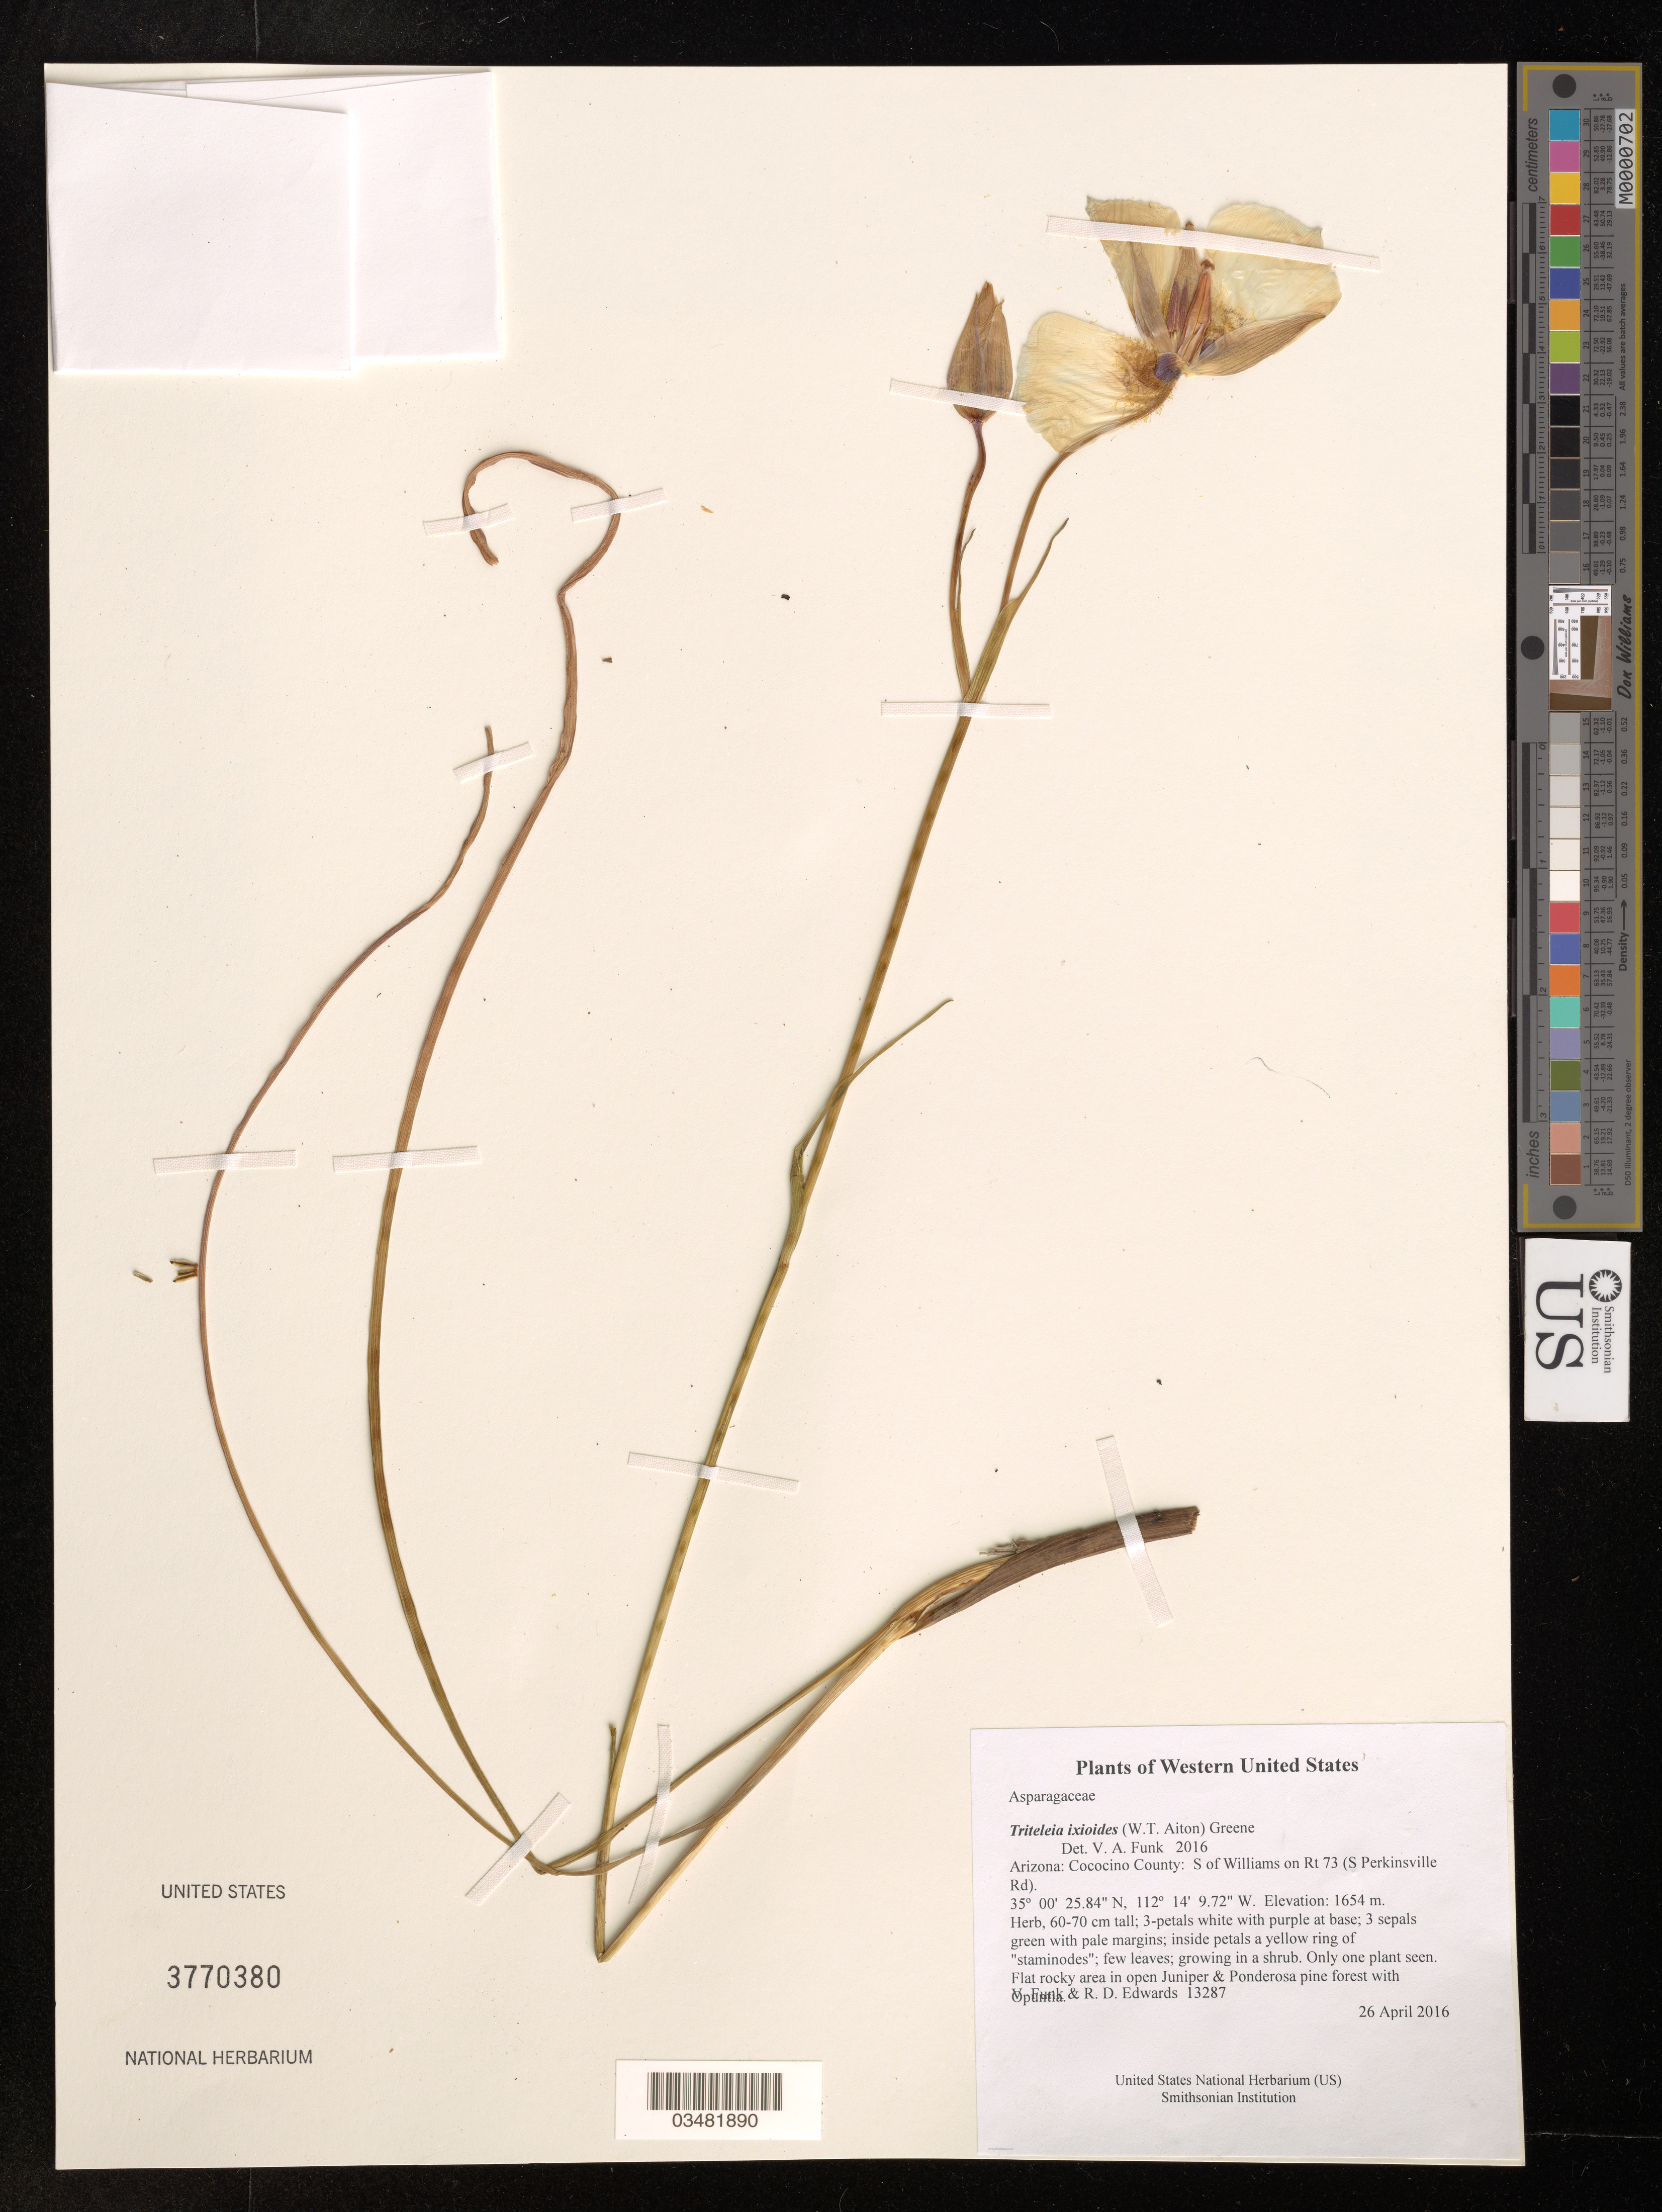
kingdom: Plantae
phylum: Tracheophyta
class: Liliopsida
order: Asparagales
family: Asparagaceae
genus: Triteleia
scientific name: Triteleia ixioides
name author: (R. Br.) Greene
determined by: Funk, Vicki A., (BOT), Smithsonian Institution - National Museum of Natural History (UNITED STATES)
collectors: R.D. Edwards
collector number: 13287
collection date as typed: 26 April 2016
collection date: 2016-04-26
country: United States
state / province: Arizona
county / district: Cococino County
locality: S of Williams on Rt 73 (S Perkinsville Rd)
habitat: Flat rocky area in open Juniper & Ponderosa pine forest with Opuntia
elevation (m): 1654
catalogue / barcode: US 3770380